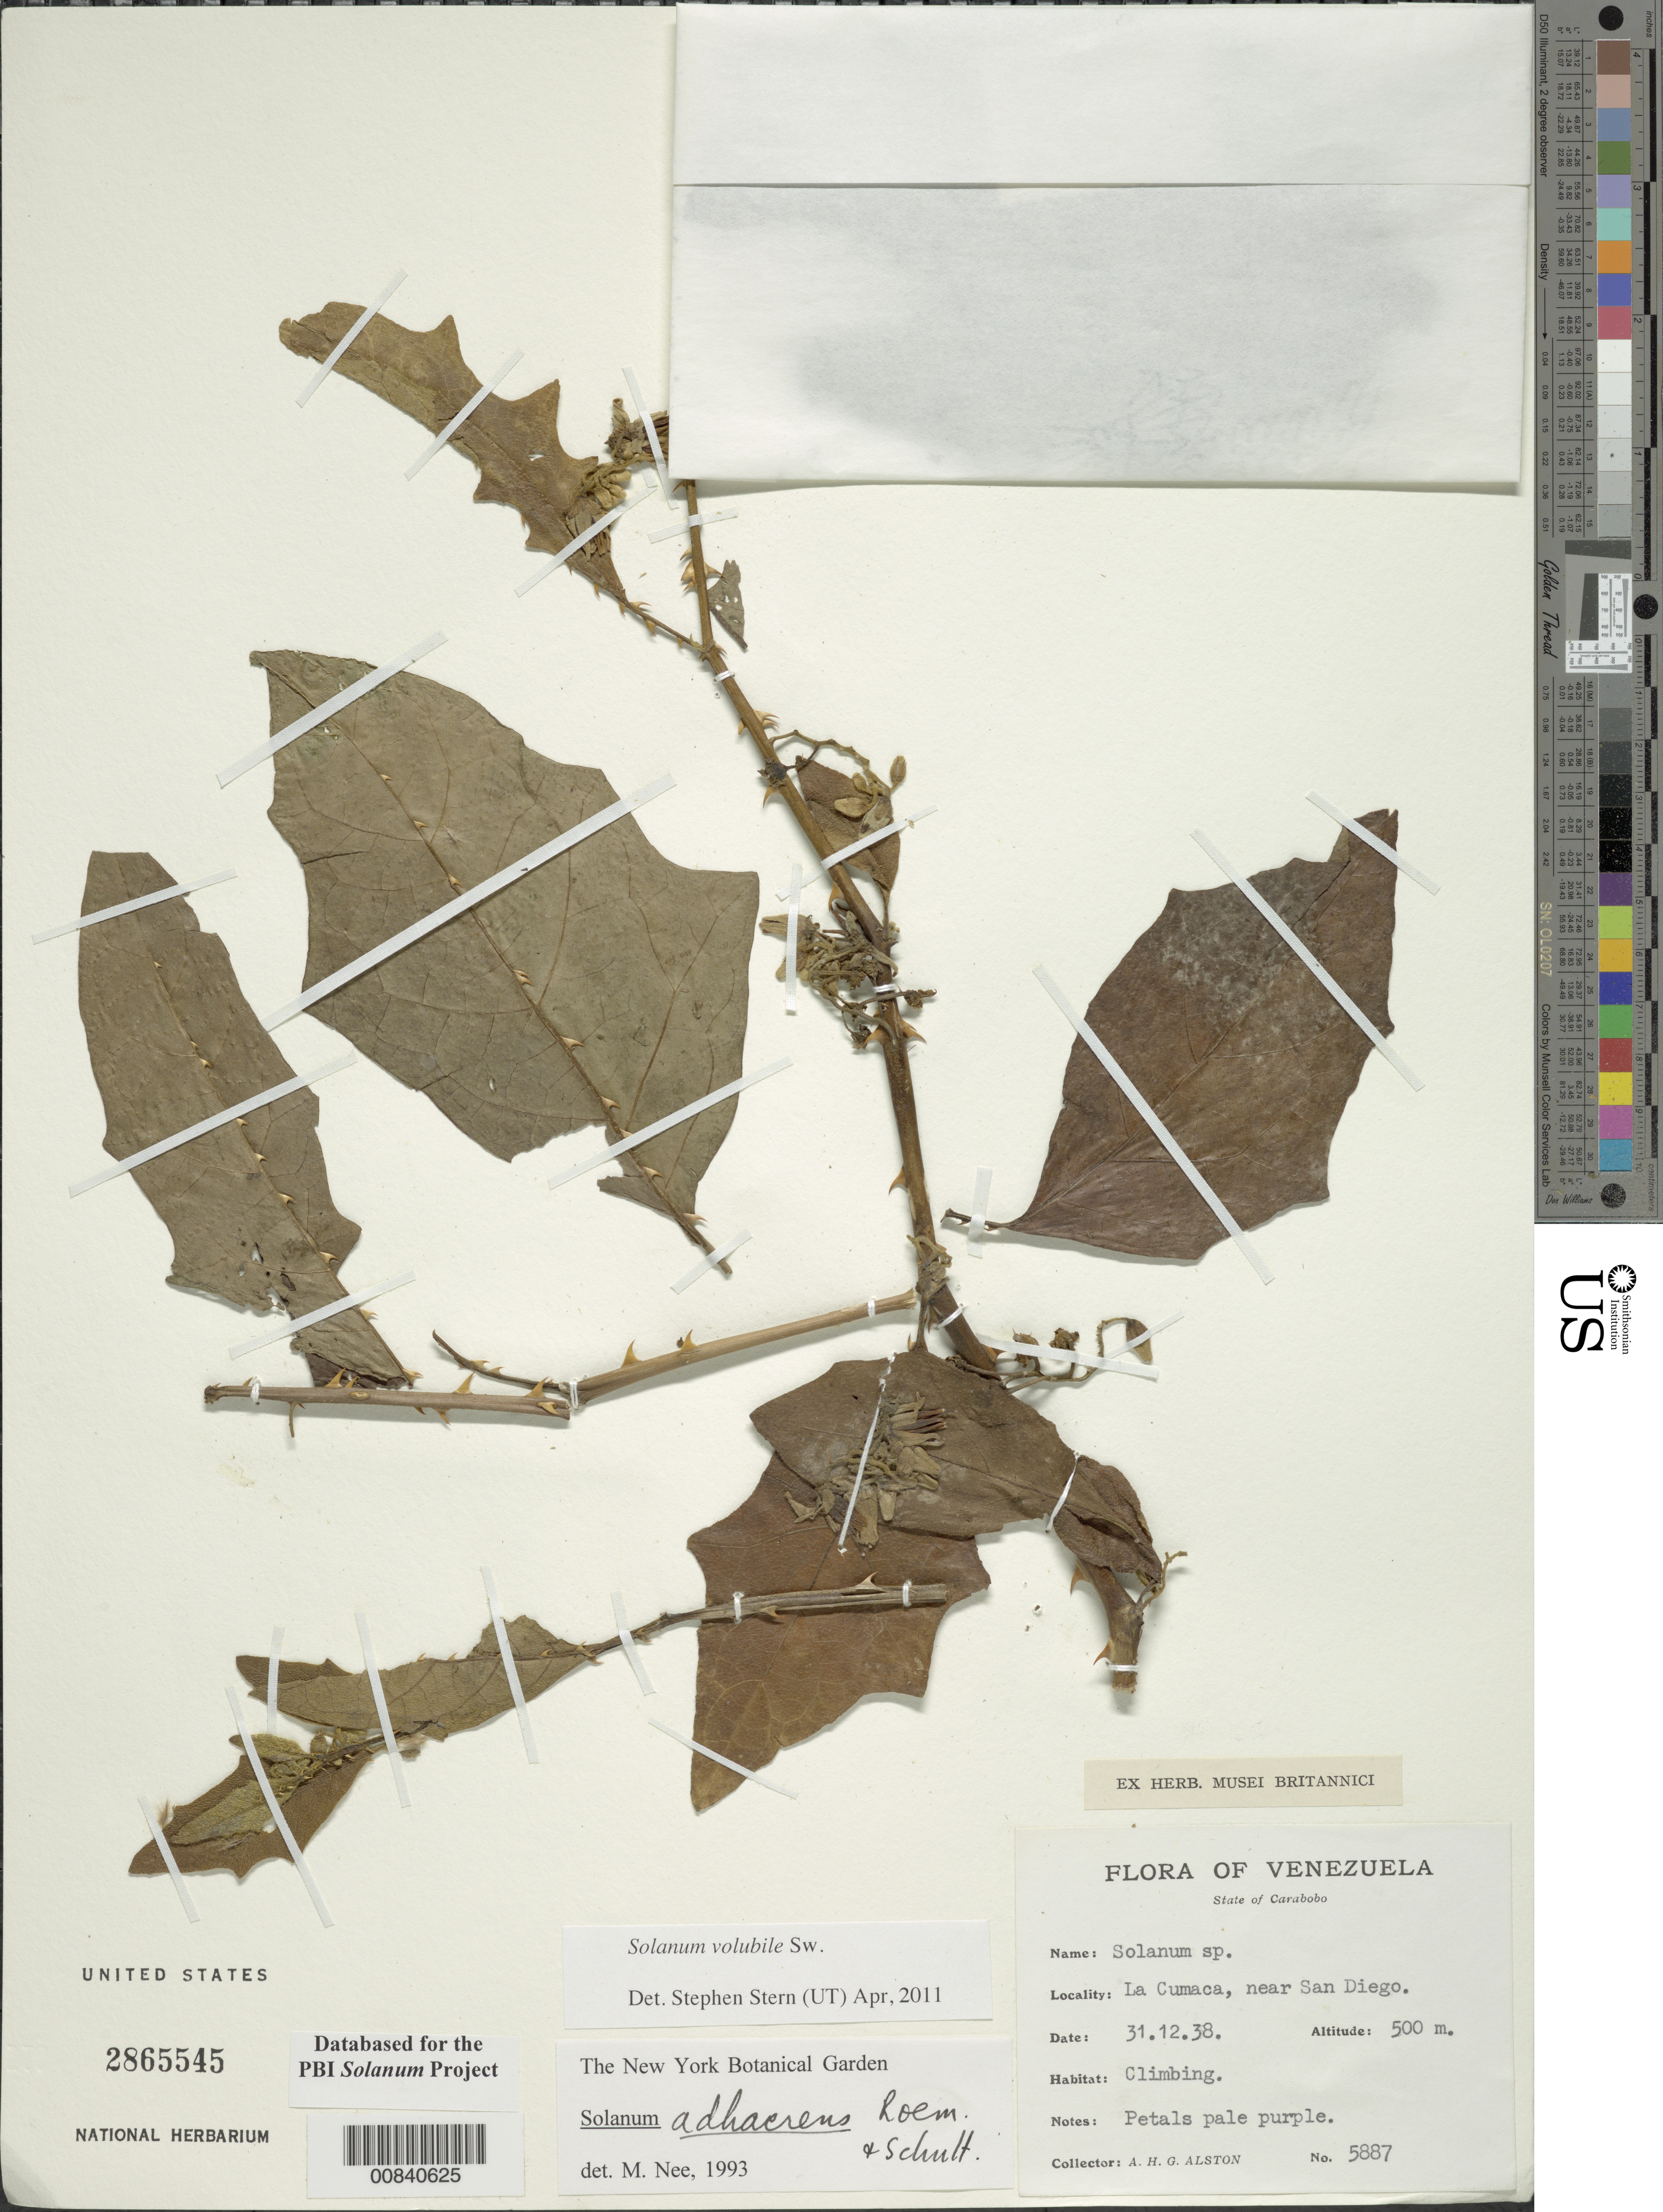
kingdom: Plantae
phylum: Tracheophyta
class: Magnoliopsida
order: Solanales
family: Solanaceae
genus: Solanum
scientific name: Solanum volubile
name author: Sw.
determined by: Stern, S. R., (UT)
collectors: A. H. Alston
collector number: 5887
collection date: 1938-12-31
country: Venezuela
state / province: Carabobo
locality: La Cumaca, near San Diego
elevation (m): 500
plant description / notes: Previously databased for the PBI Solanum Project; entered into EMu by MJDatiles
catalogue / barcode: US 2865545